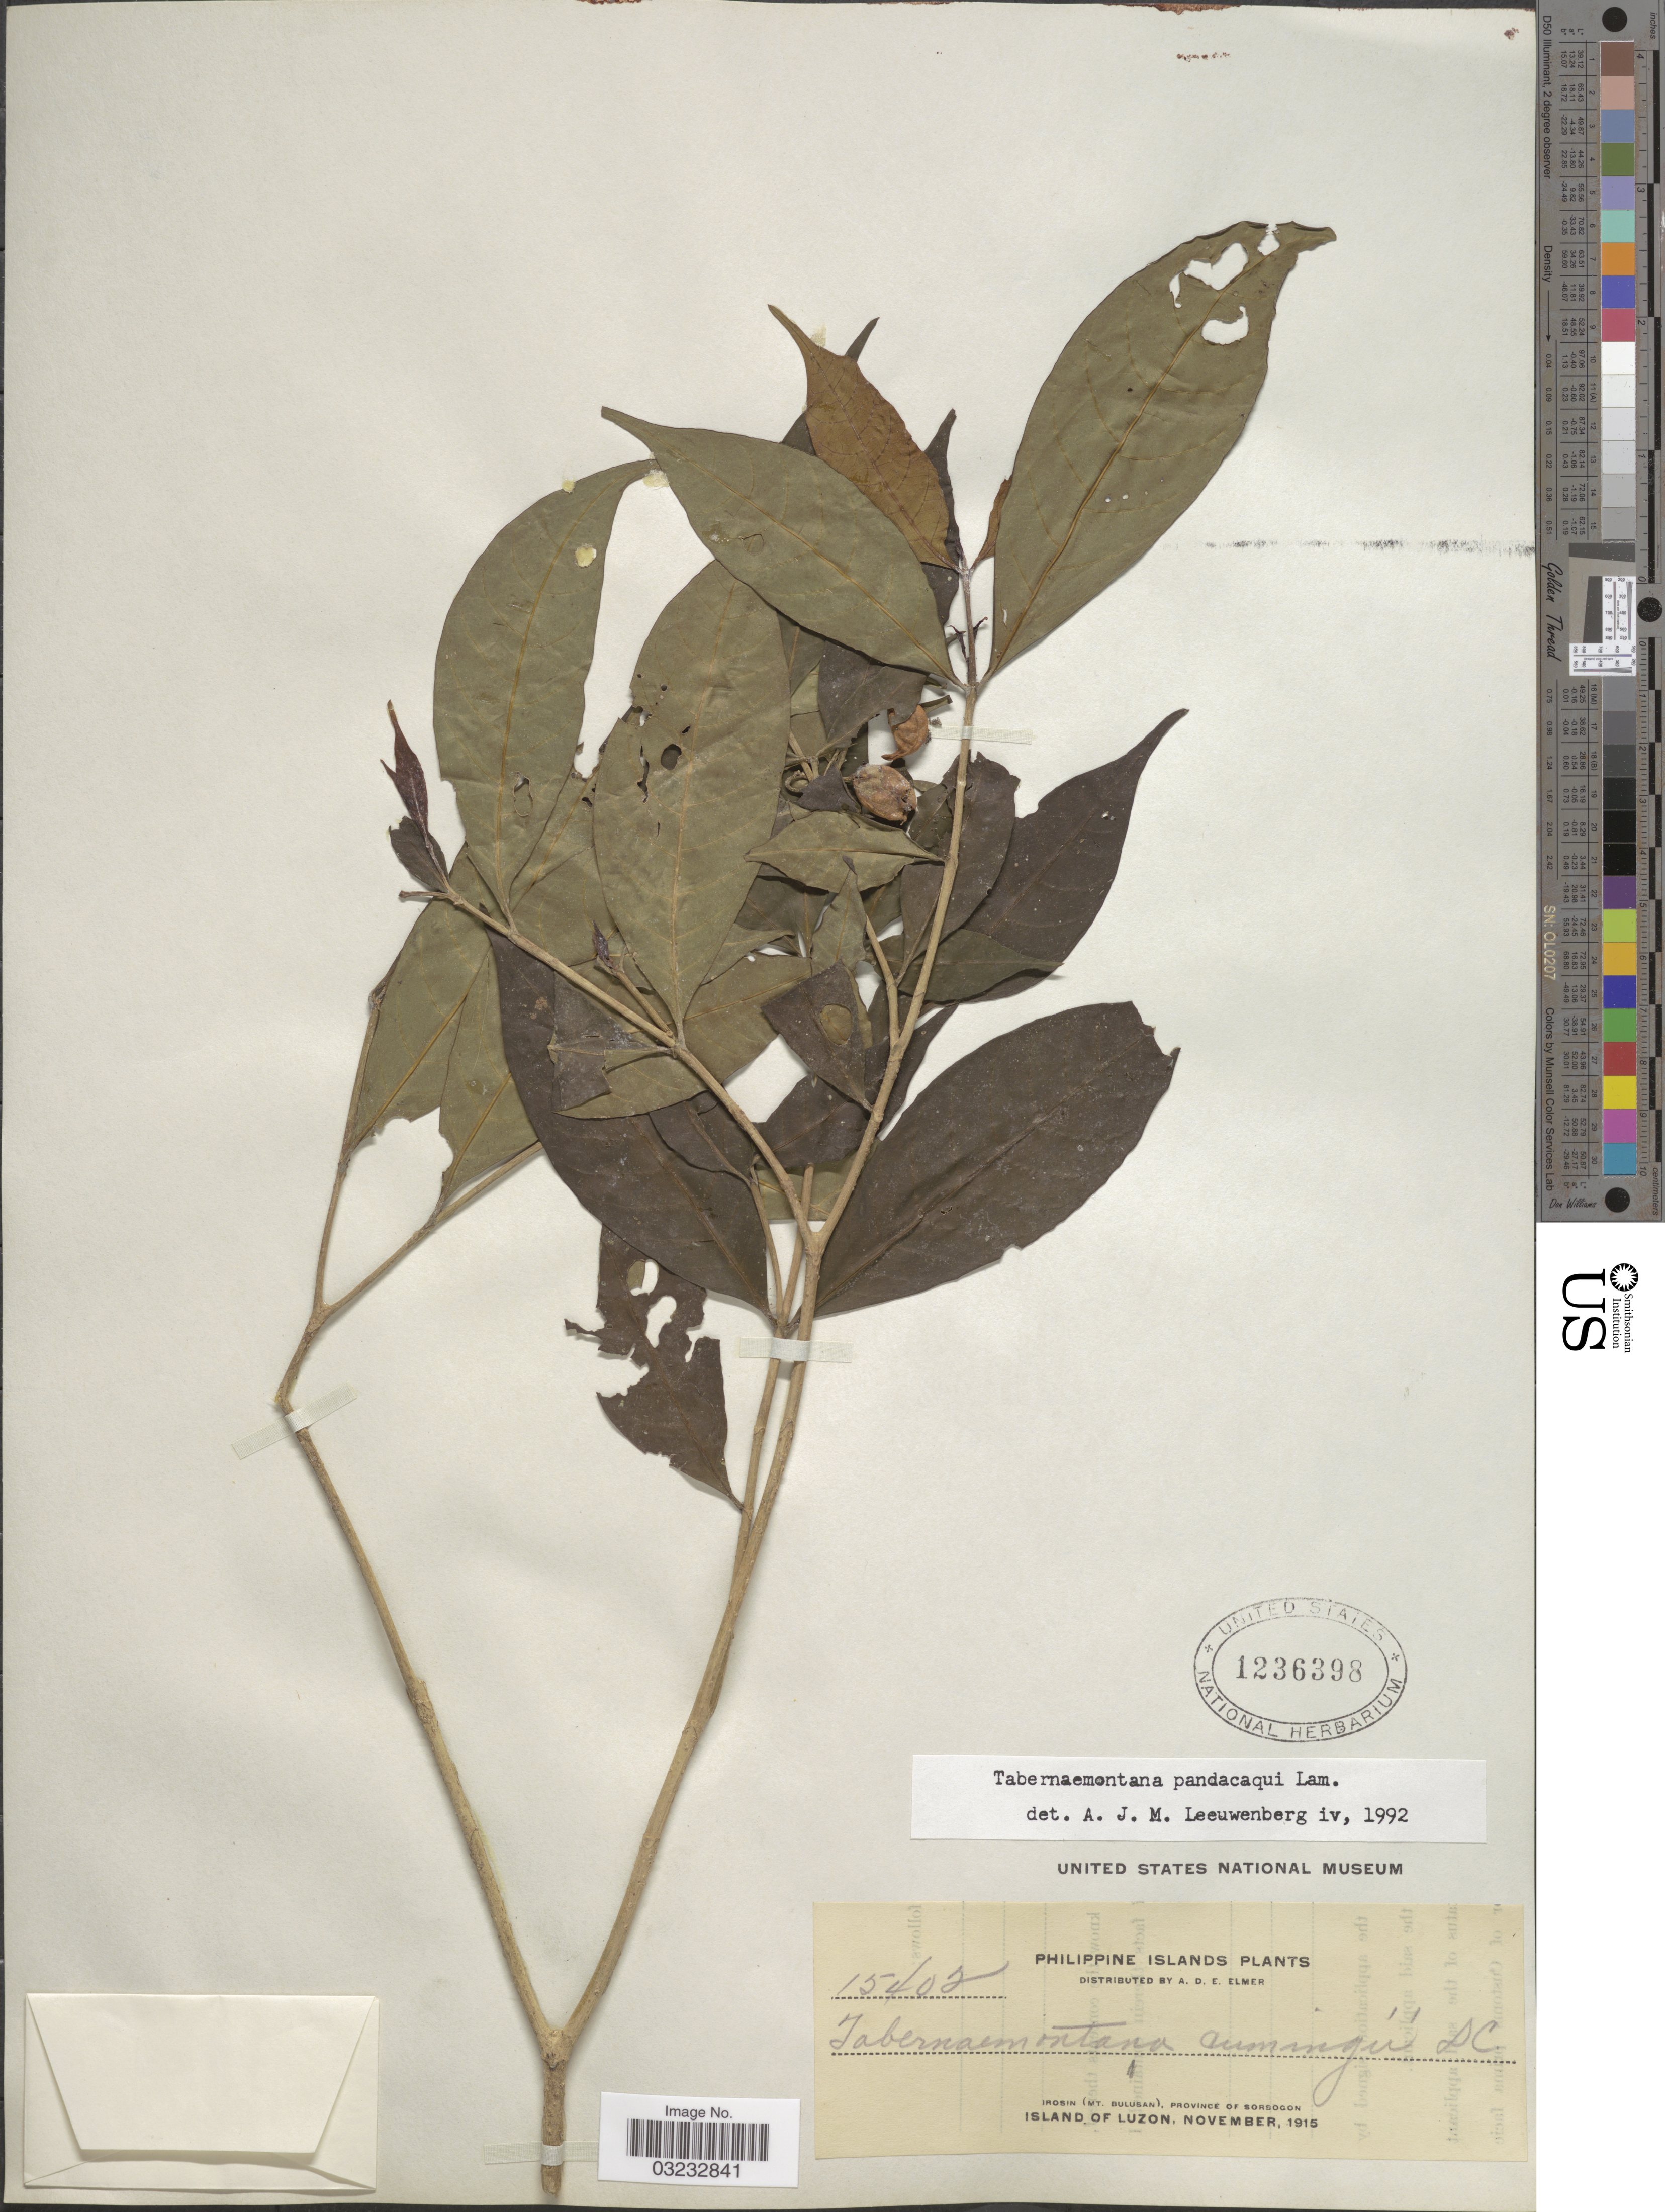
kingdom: Plantae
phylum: Tracheophyta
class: Magnoliopsida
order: Gentianales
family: Apocynaceae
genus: Tabernaemontana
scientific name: Tabernaemontana pandacaqui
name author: Poir.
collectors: A. D. E. Elmer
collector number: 15402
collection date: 1915-11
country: Philippines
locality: Irosin (Mt. Bulusan), Province of Sorsogon, Island of Luzon.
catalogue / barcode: US 1236398